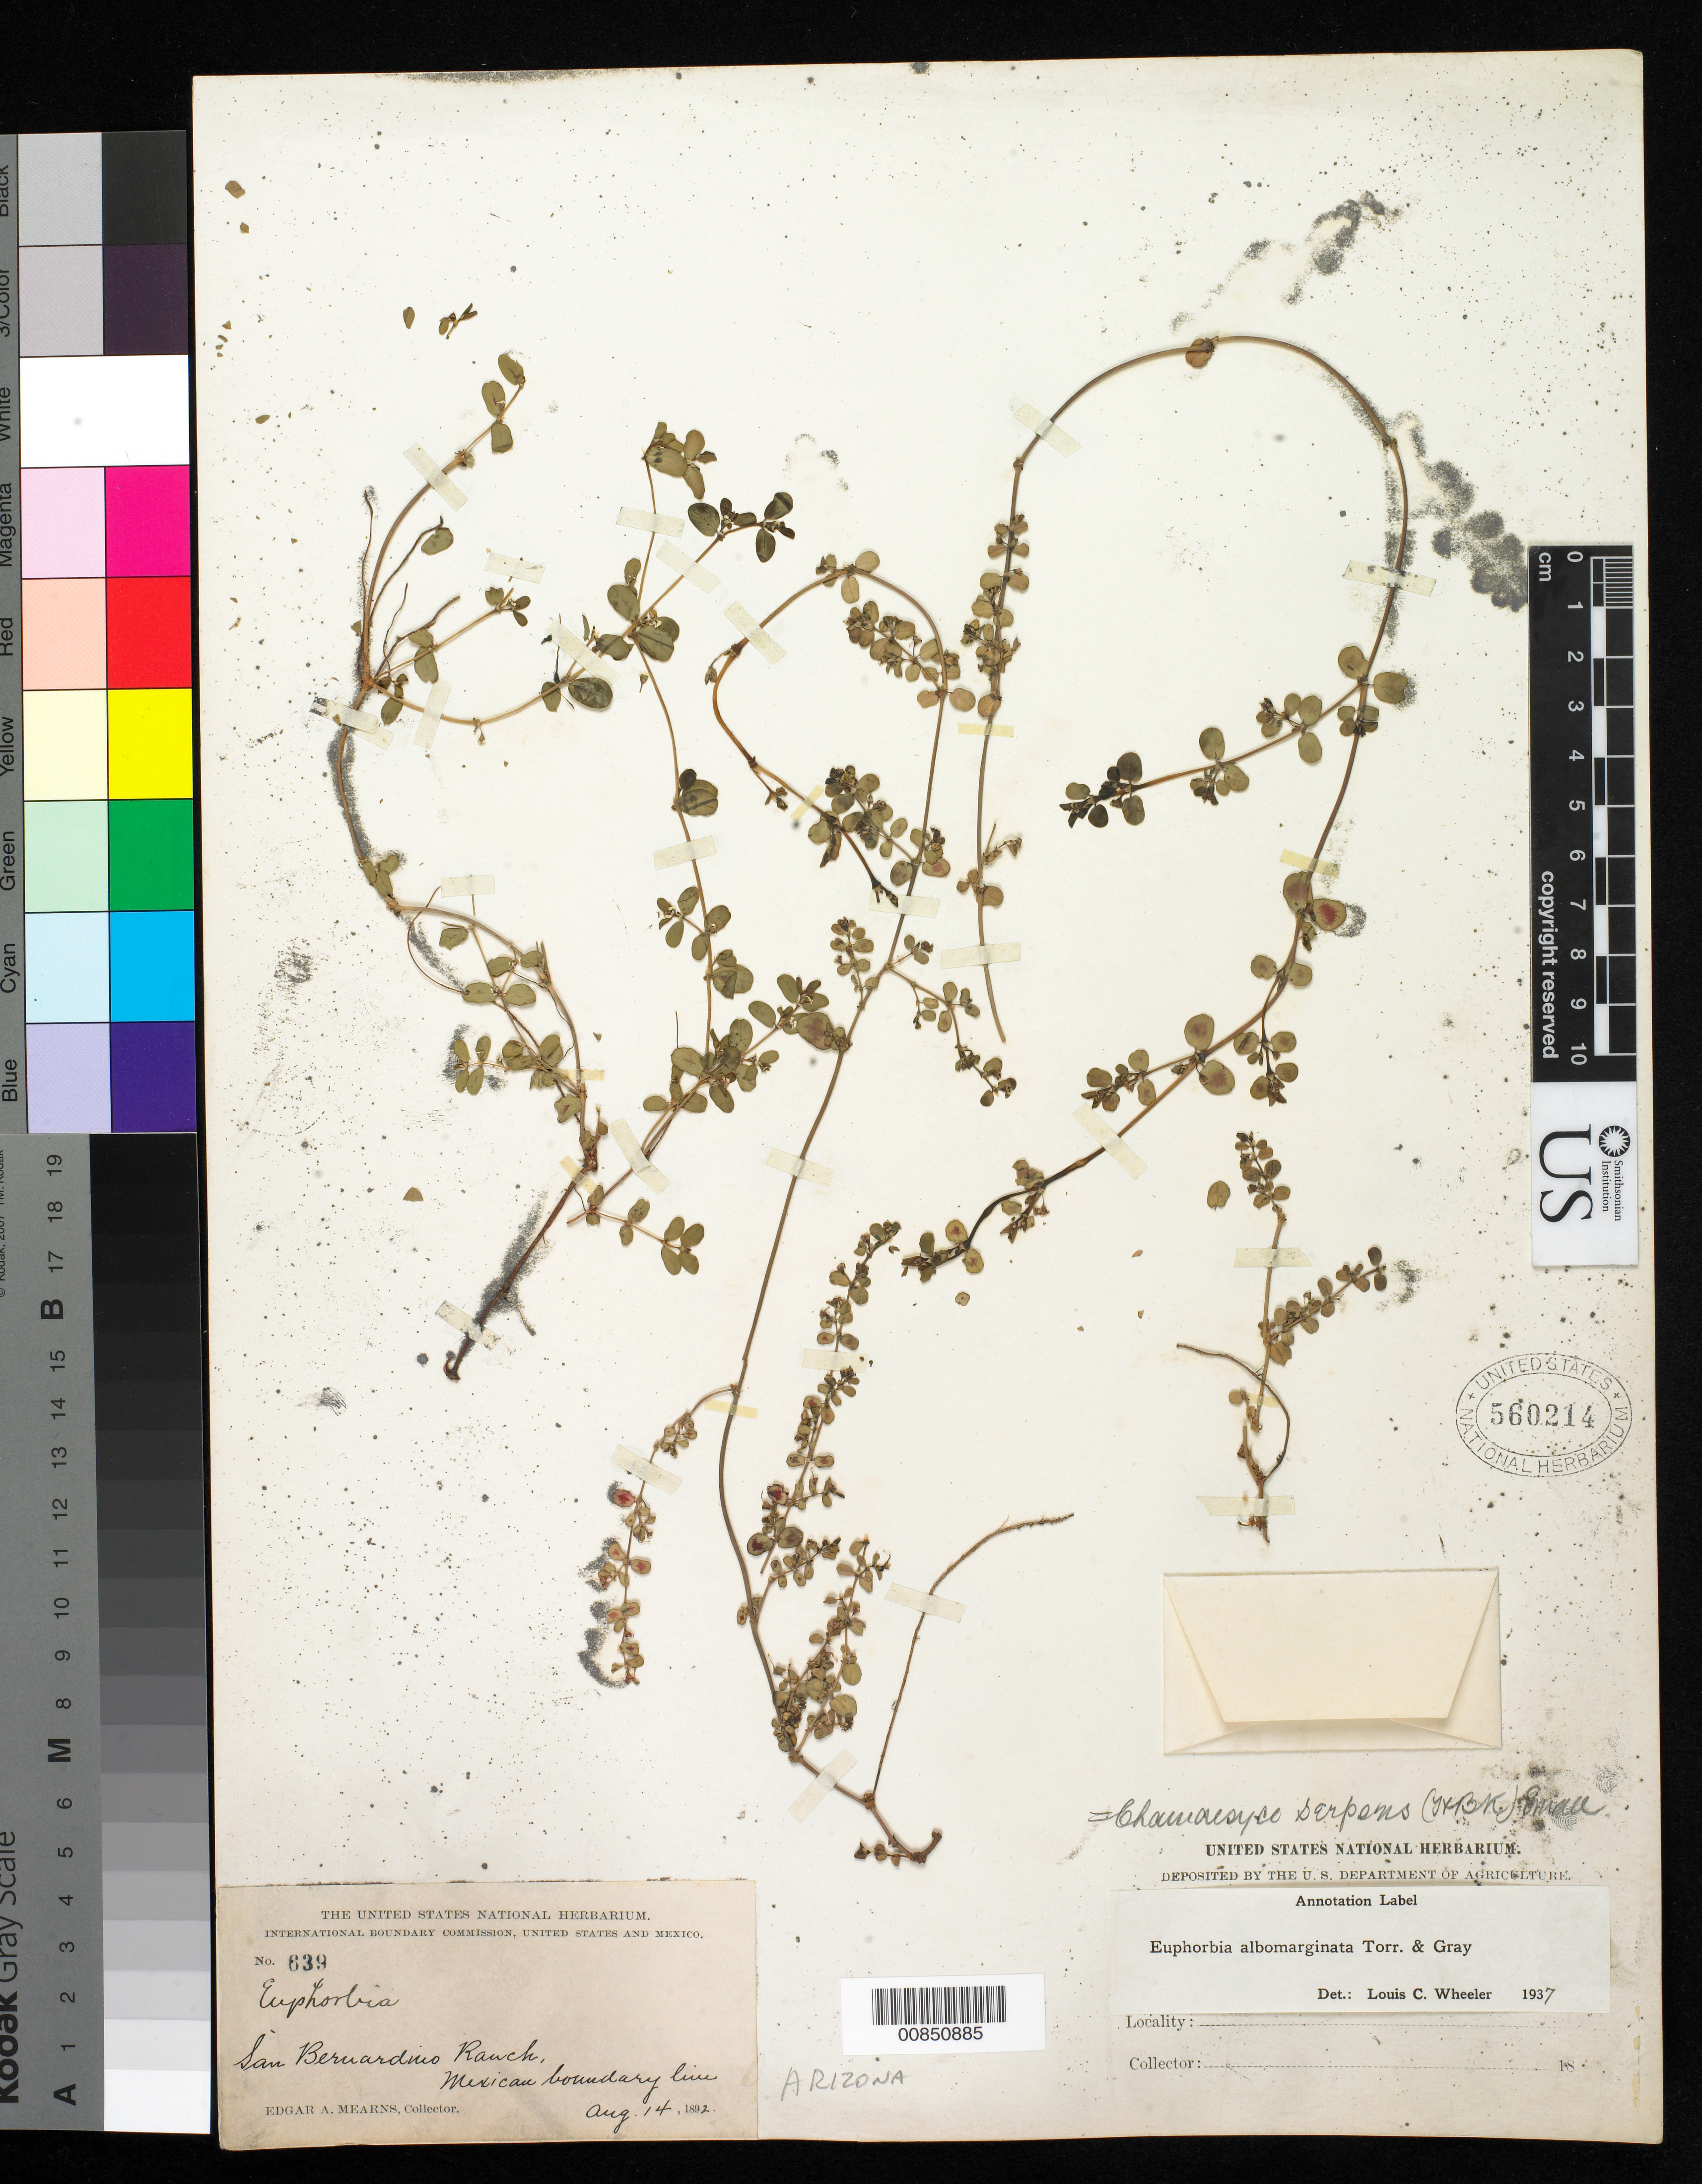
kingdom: Plantae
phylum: Tracheophyta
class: Magnoliopsida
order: Malpighiales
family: Euphorbiaceae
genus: Chamaesyce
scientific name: Chamaesyce albomarginata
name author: (Torr. & A. Gray) Small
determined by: Wheeler, J. L.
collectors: E. A. Mearns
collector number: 639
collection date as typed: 14 Aug 1892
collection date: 1892-08-14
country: United States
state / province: Arizona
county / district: Cochise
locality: San Bernardino Ranch, Mexican Boundary Line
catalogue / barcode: US 560214